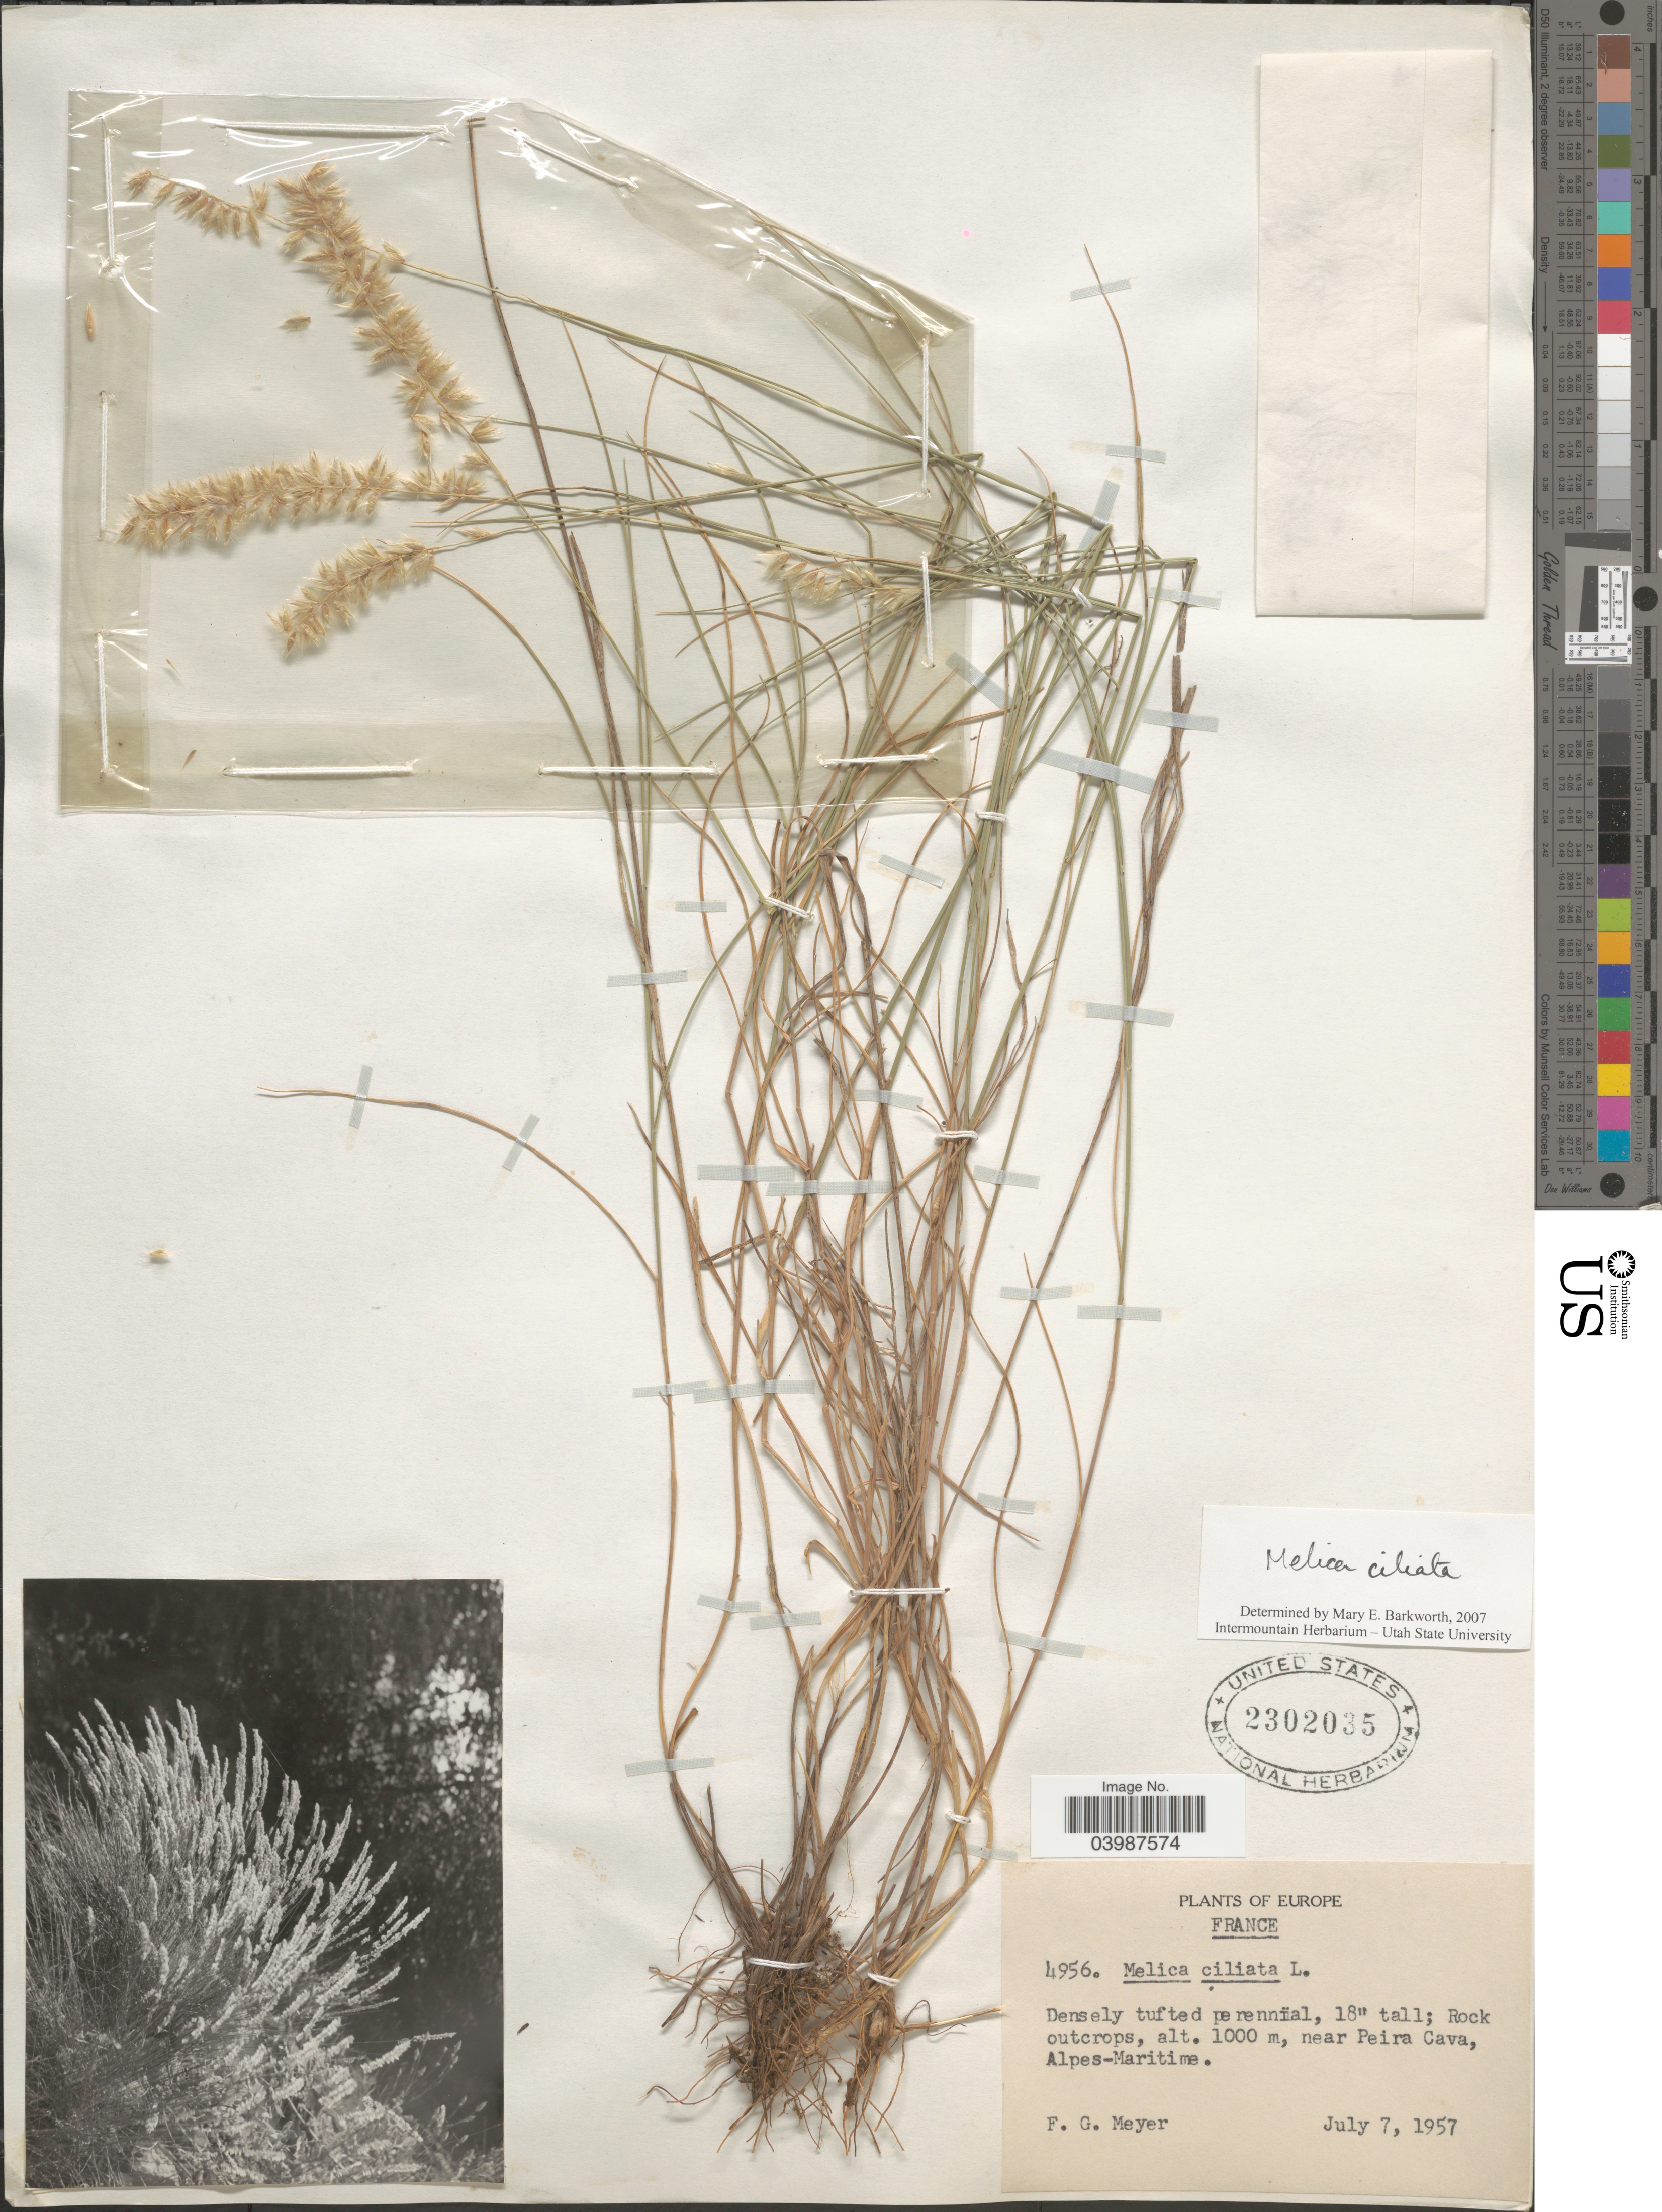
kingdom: Plantae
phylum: Tracheophyta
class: Liliopsida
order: Poales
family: Poaceae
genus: Melica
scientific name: Melica ciliata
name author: L.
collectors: F. G. Meyer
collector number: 4956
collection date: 1957-07-07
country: France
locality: Near Peira Cava, Alpes-Maritime.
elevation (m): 1000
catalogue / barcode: US 2302035